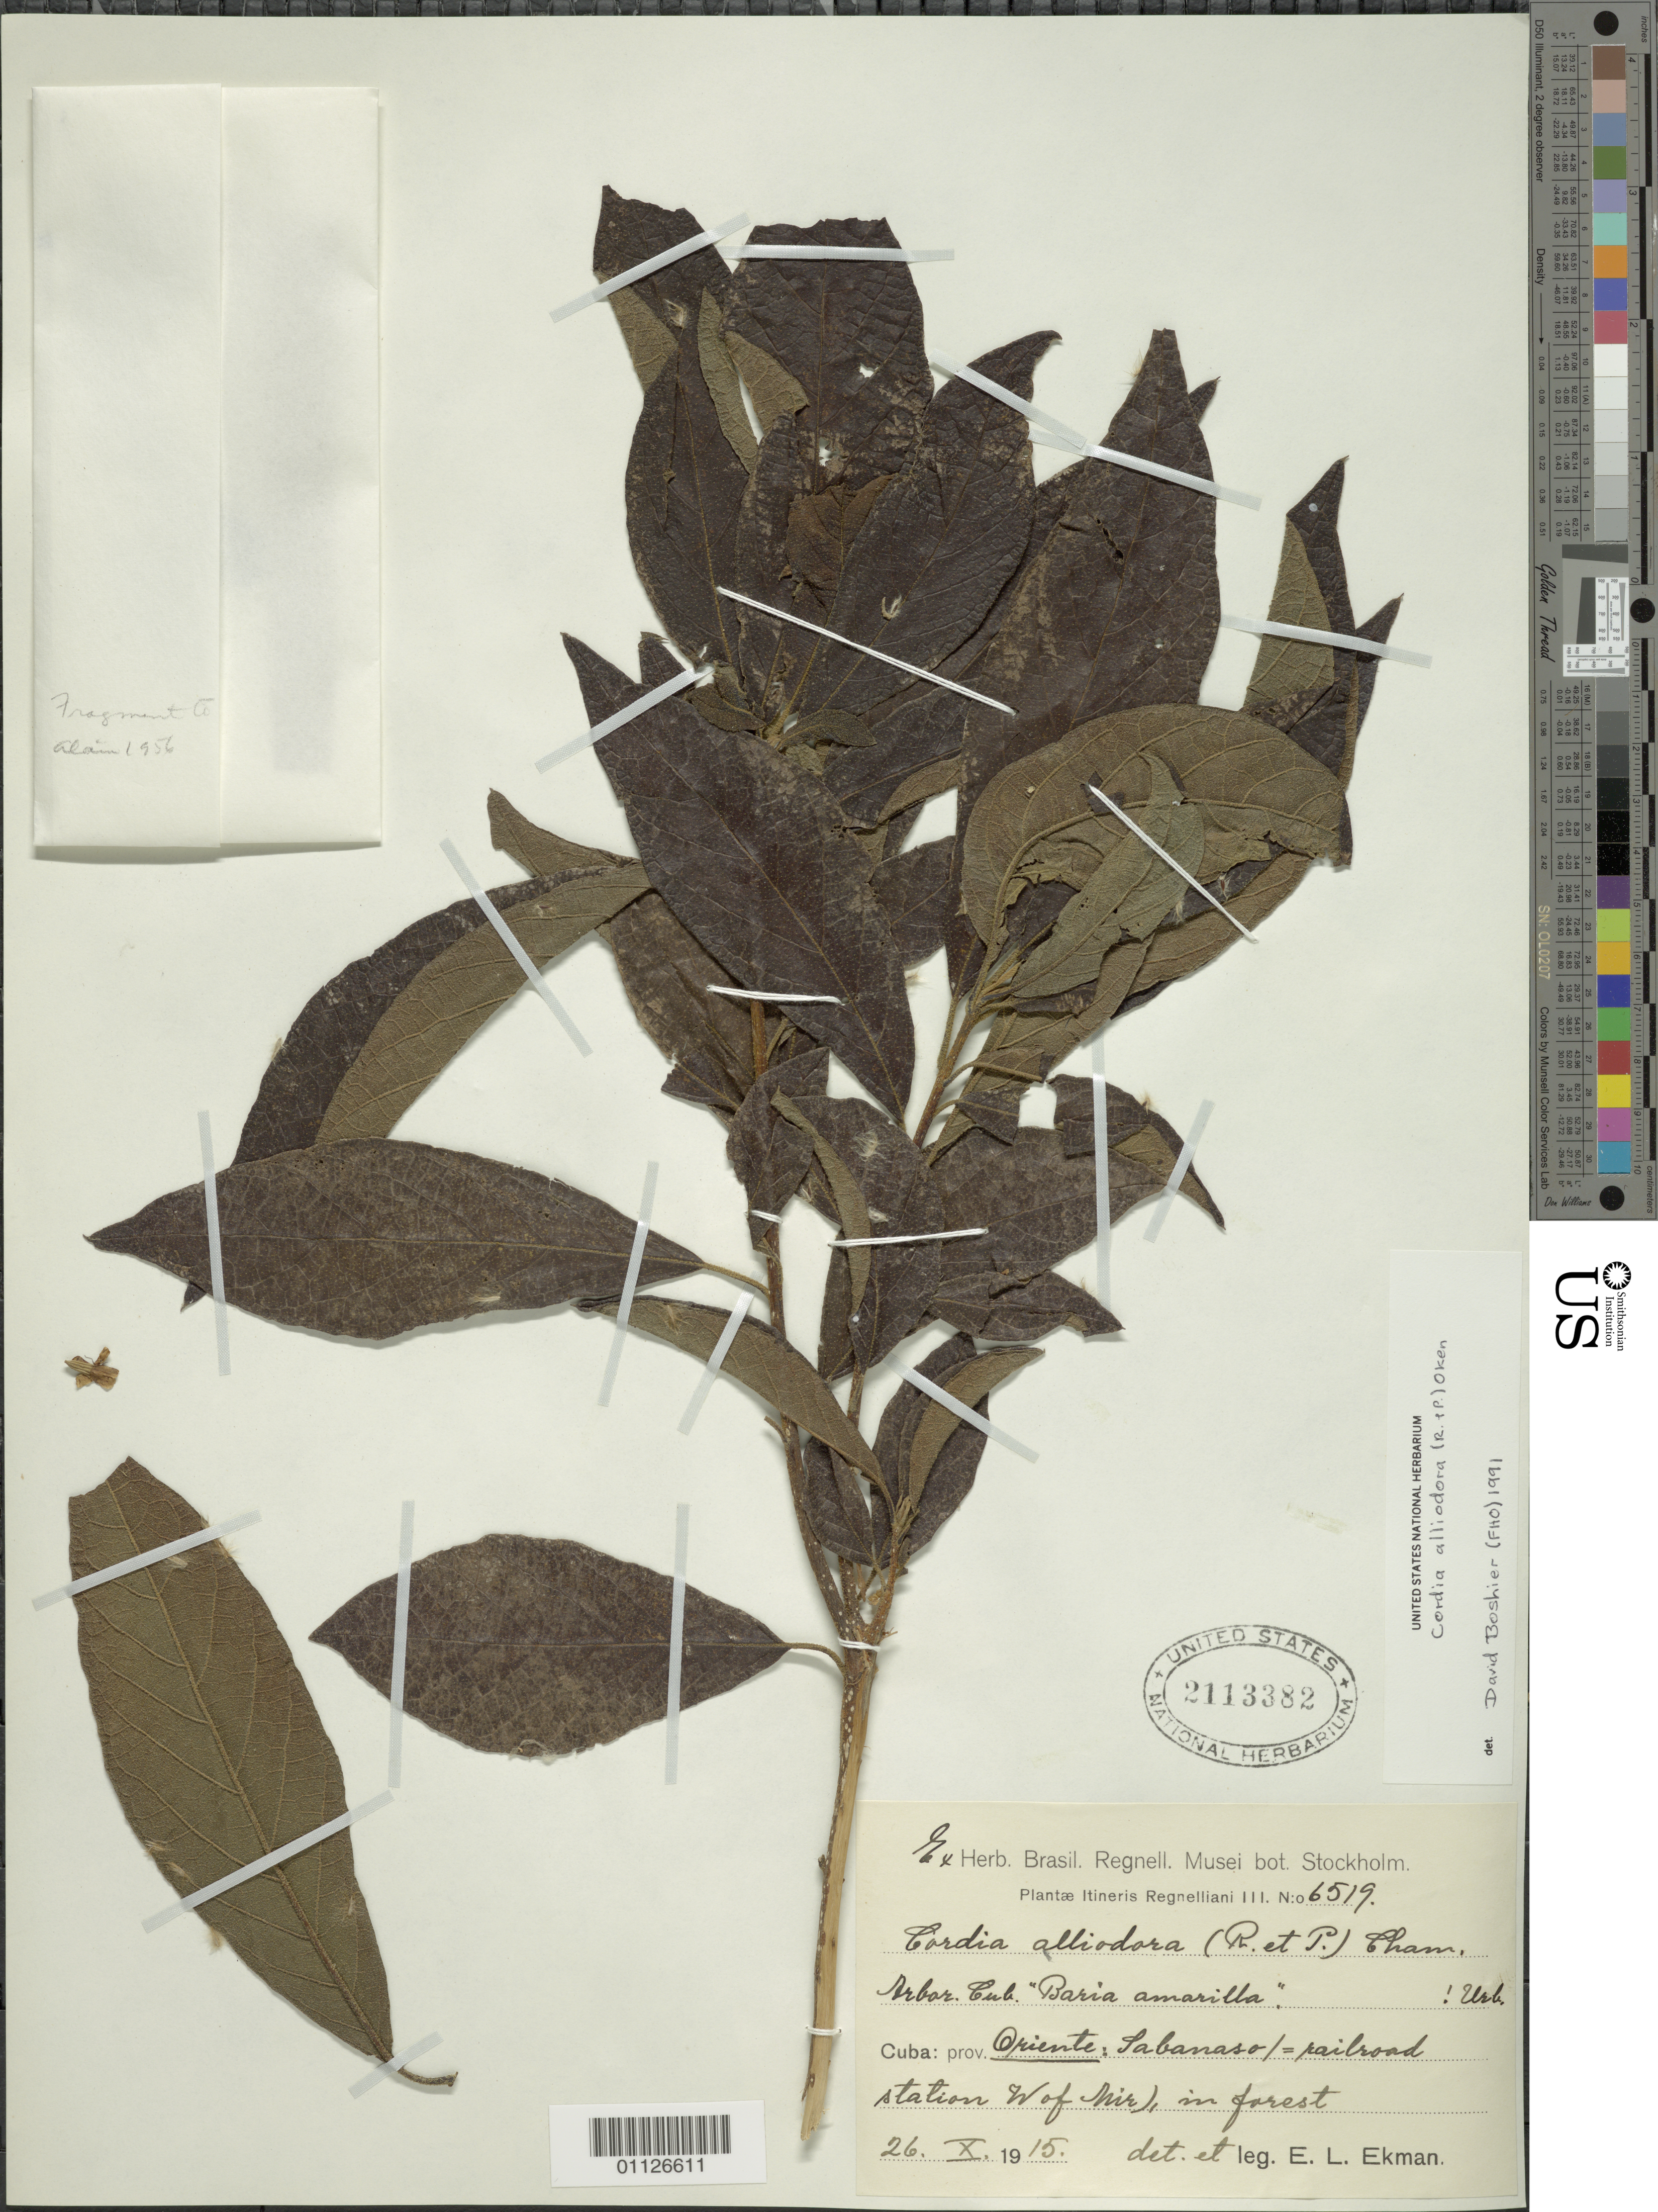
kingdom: Plantae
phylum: Tracheophyta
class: Magnoliopsida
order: Boraginales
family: Cordiaceae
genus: Cordia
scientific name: Cordia alliodora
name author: (Ruiz & Pav.) Oken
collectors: E. L. Ekman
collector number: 6519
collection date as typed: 26 Oct 1915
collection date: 1915-10-26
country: Cuba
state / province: Holguín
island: Cuba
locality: Sabanaso: railroad station W of Mir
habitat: in forest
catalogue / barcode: US 2113382